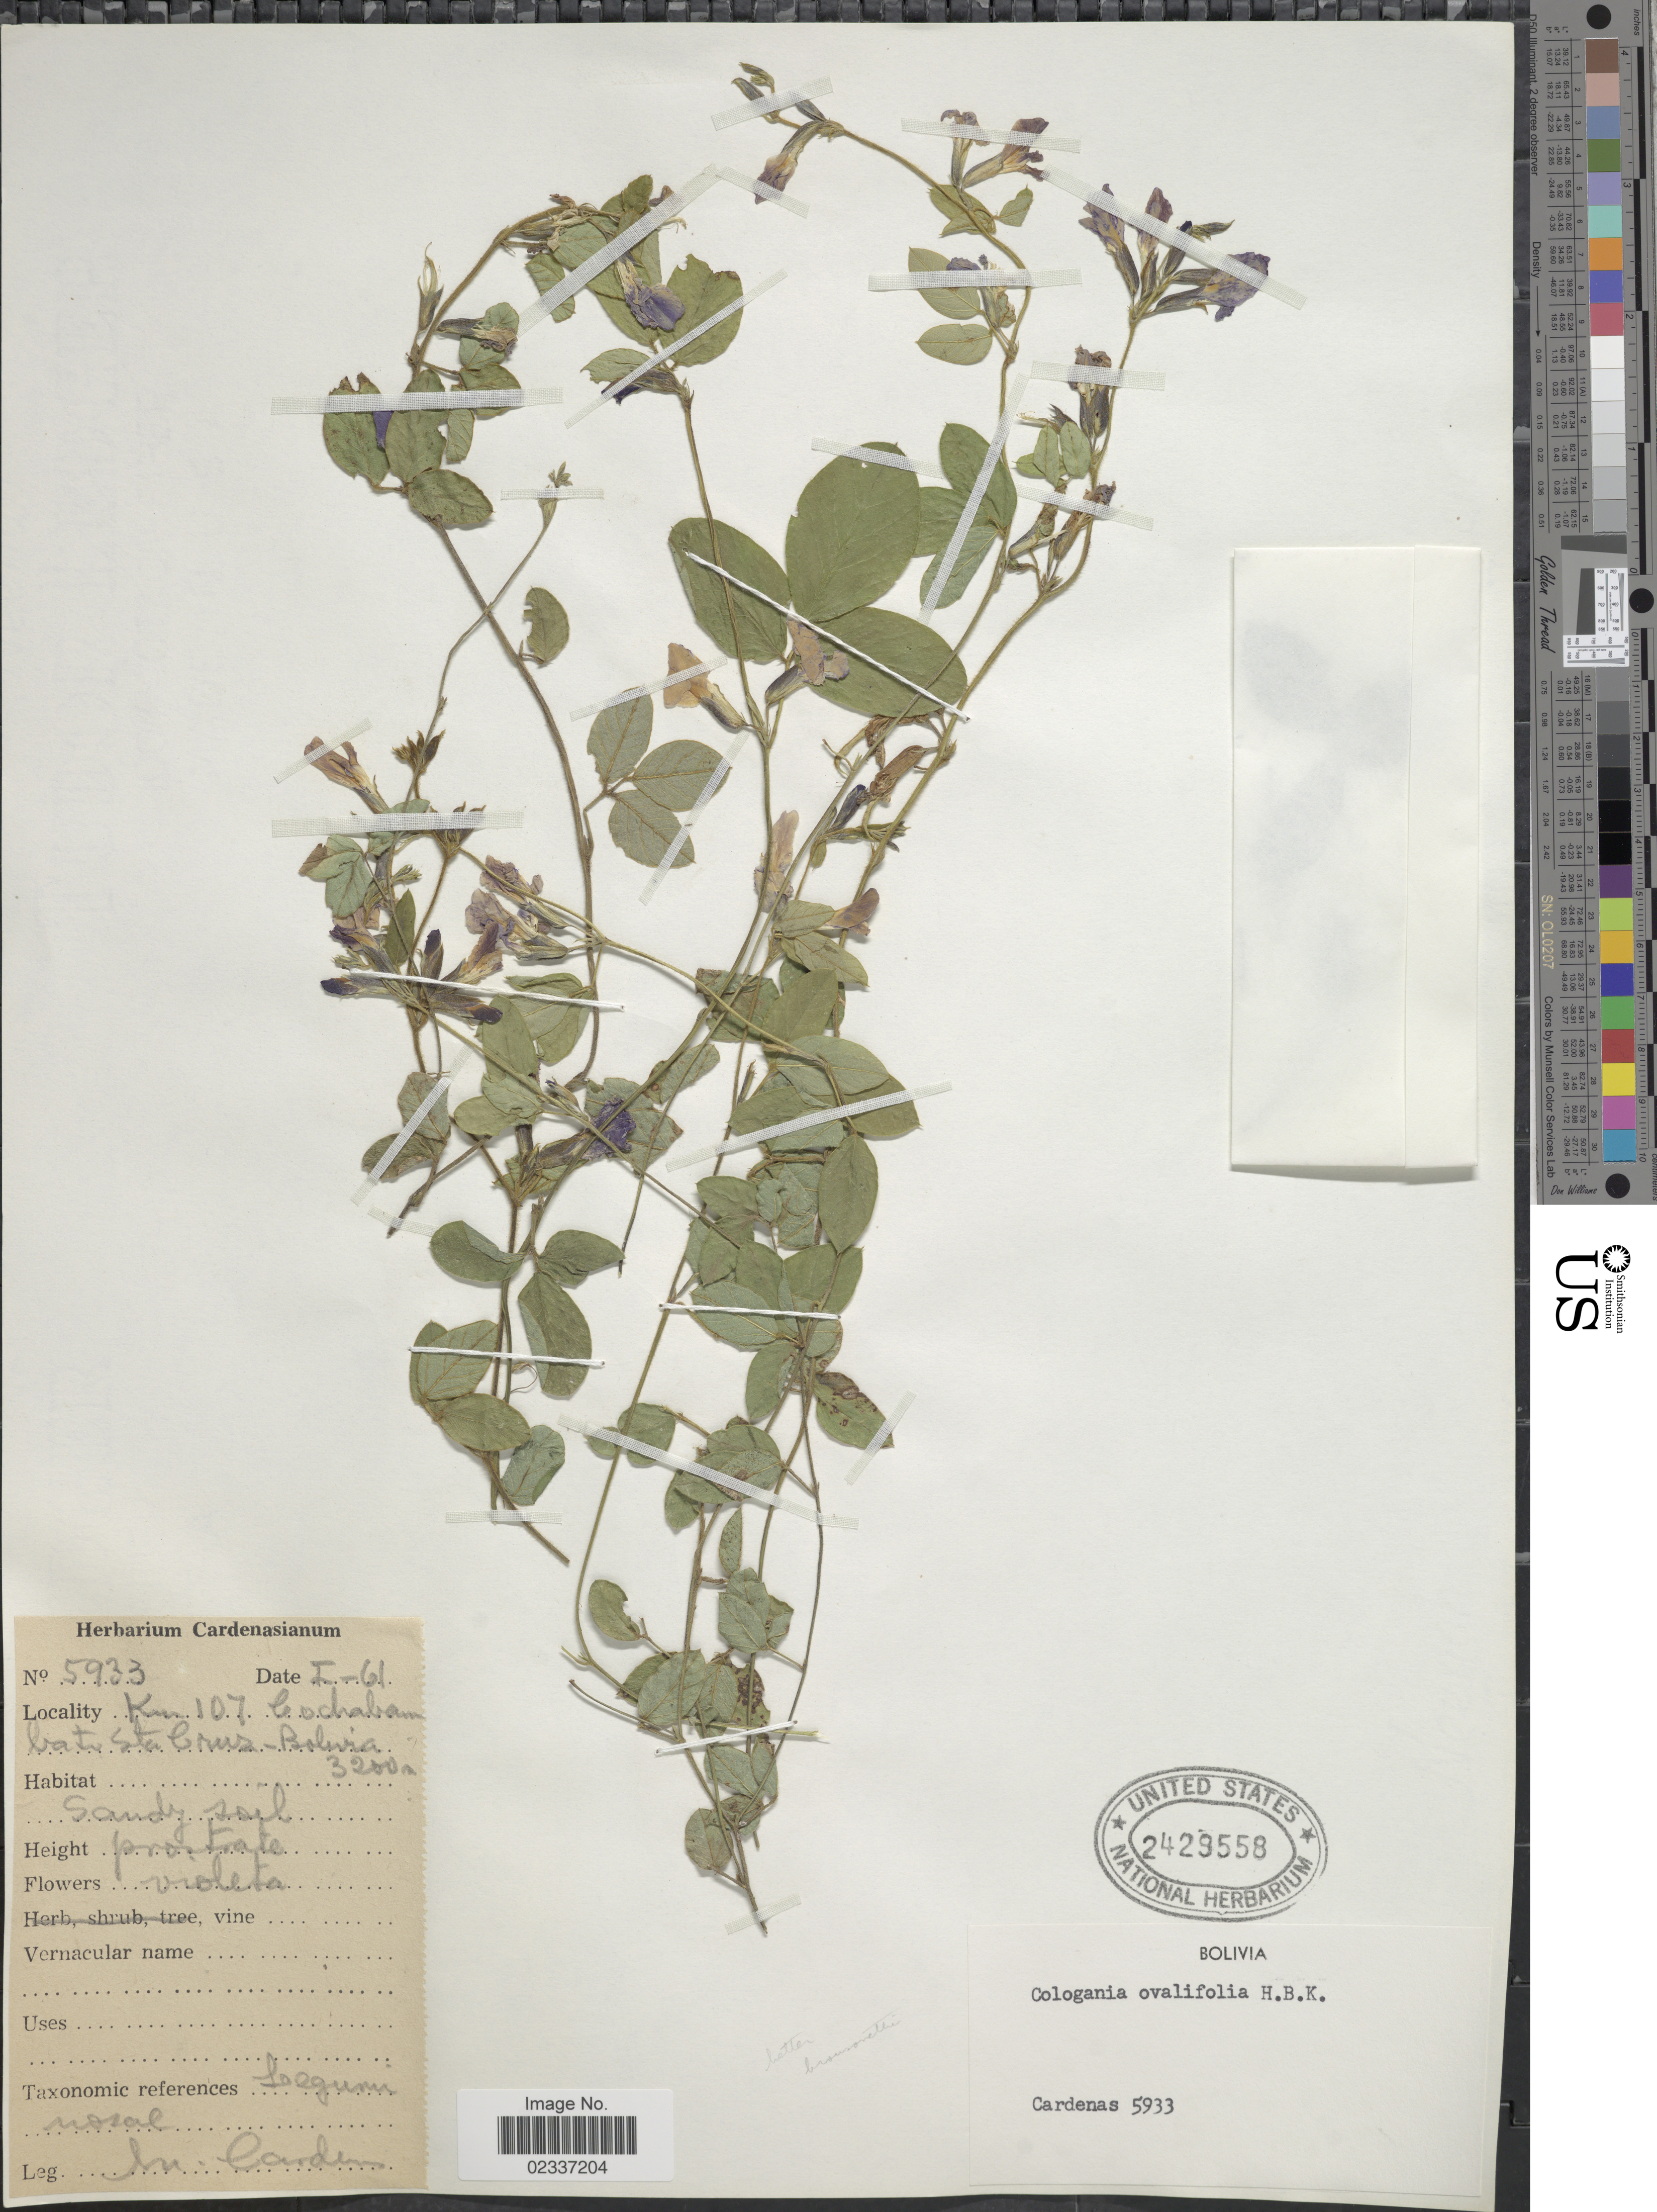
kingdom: Plantae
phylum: Tracheophyta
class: Magnoliopsida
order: Fabales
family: Fabaceae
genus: Cologania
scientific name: Cologania broussonetii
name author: (Balb.) DC.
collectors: M. Cárdenas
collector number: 5933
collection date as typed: Transcribed d/m/y: /1/61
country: Bolivia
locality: Km 107 Cochabamba Sta Cruz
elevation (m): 3200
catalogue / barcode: US 2429558